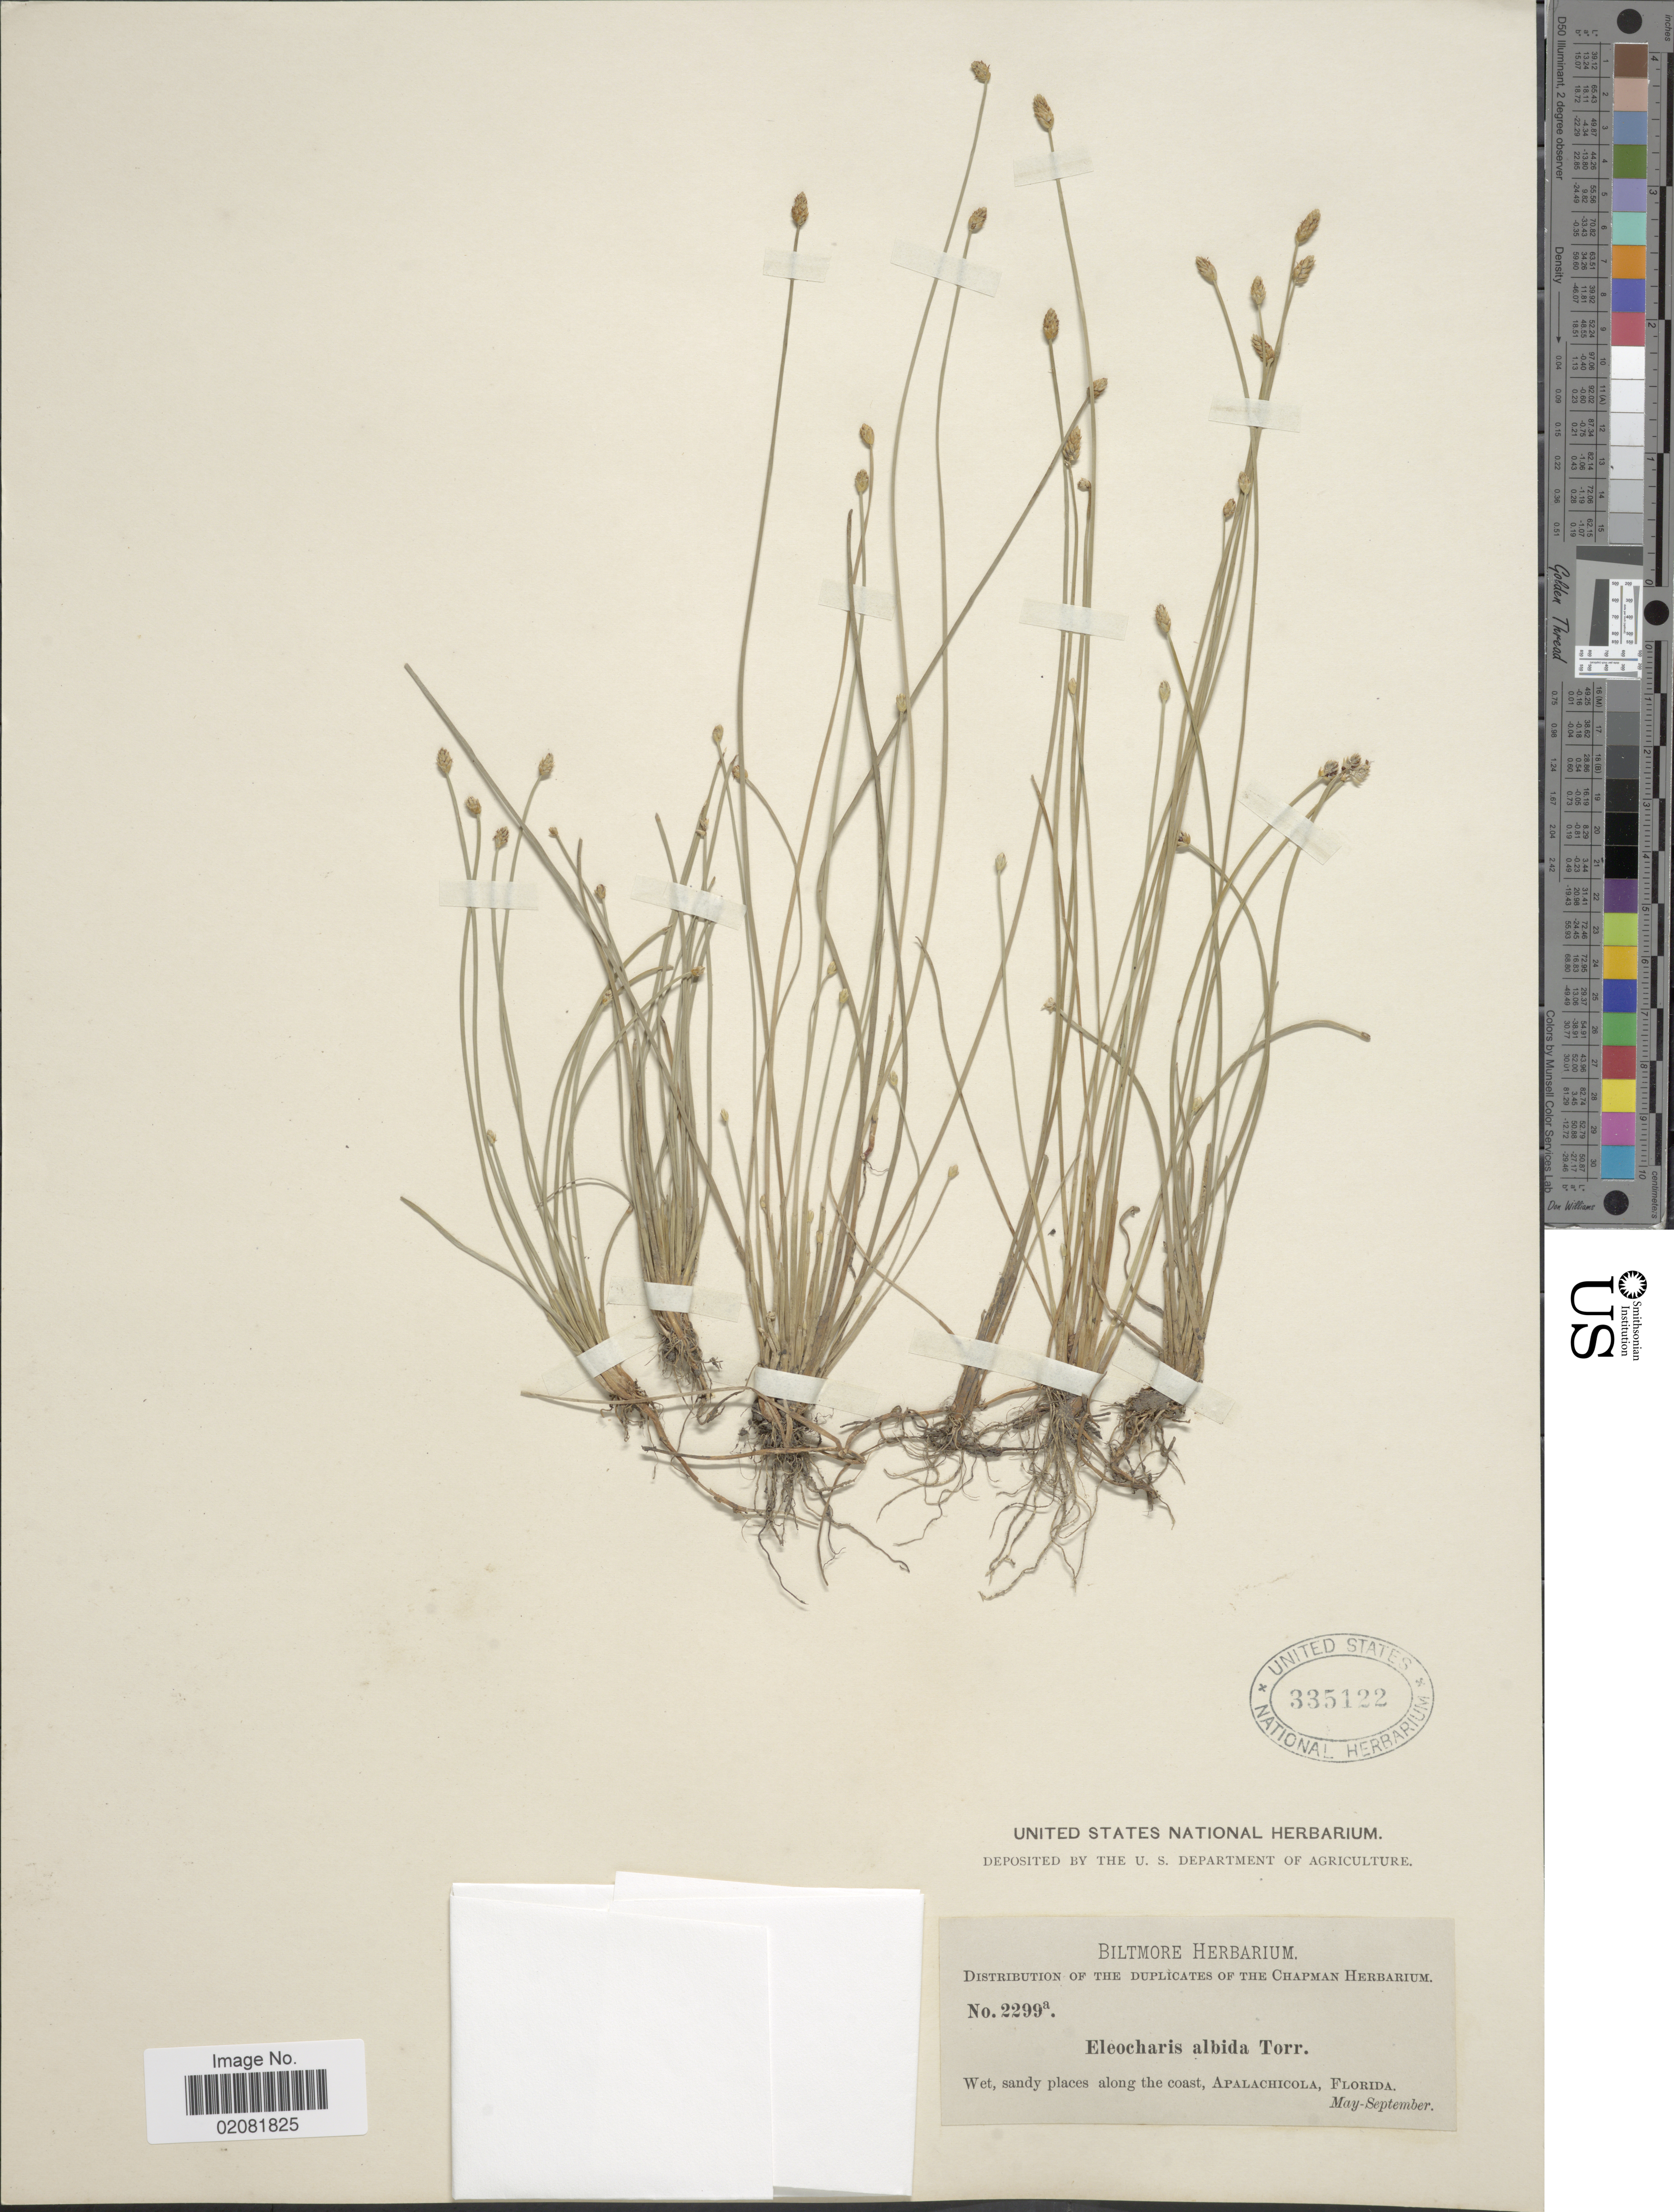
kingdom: Plantae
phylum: Tracheophyta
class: Liliopsida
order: Poales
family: Cyperaceae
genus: Eleocharis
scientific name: Eleocharis albida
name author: Torr.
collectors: ex herb. Biltmore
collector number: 2299a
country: United States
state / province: Florida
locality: Along the coast, Apalachicola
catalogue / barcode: US 335122